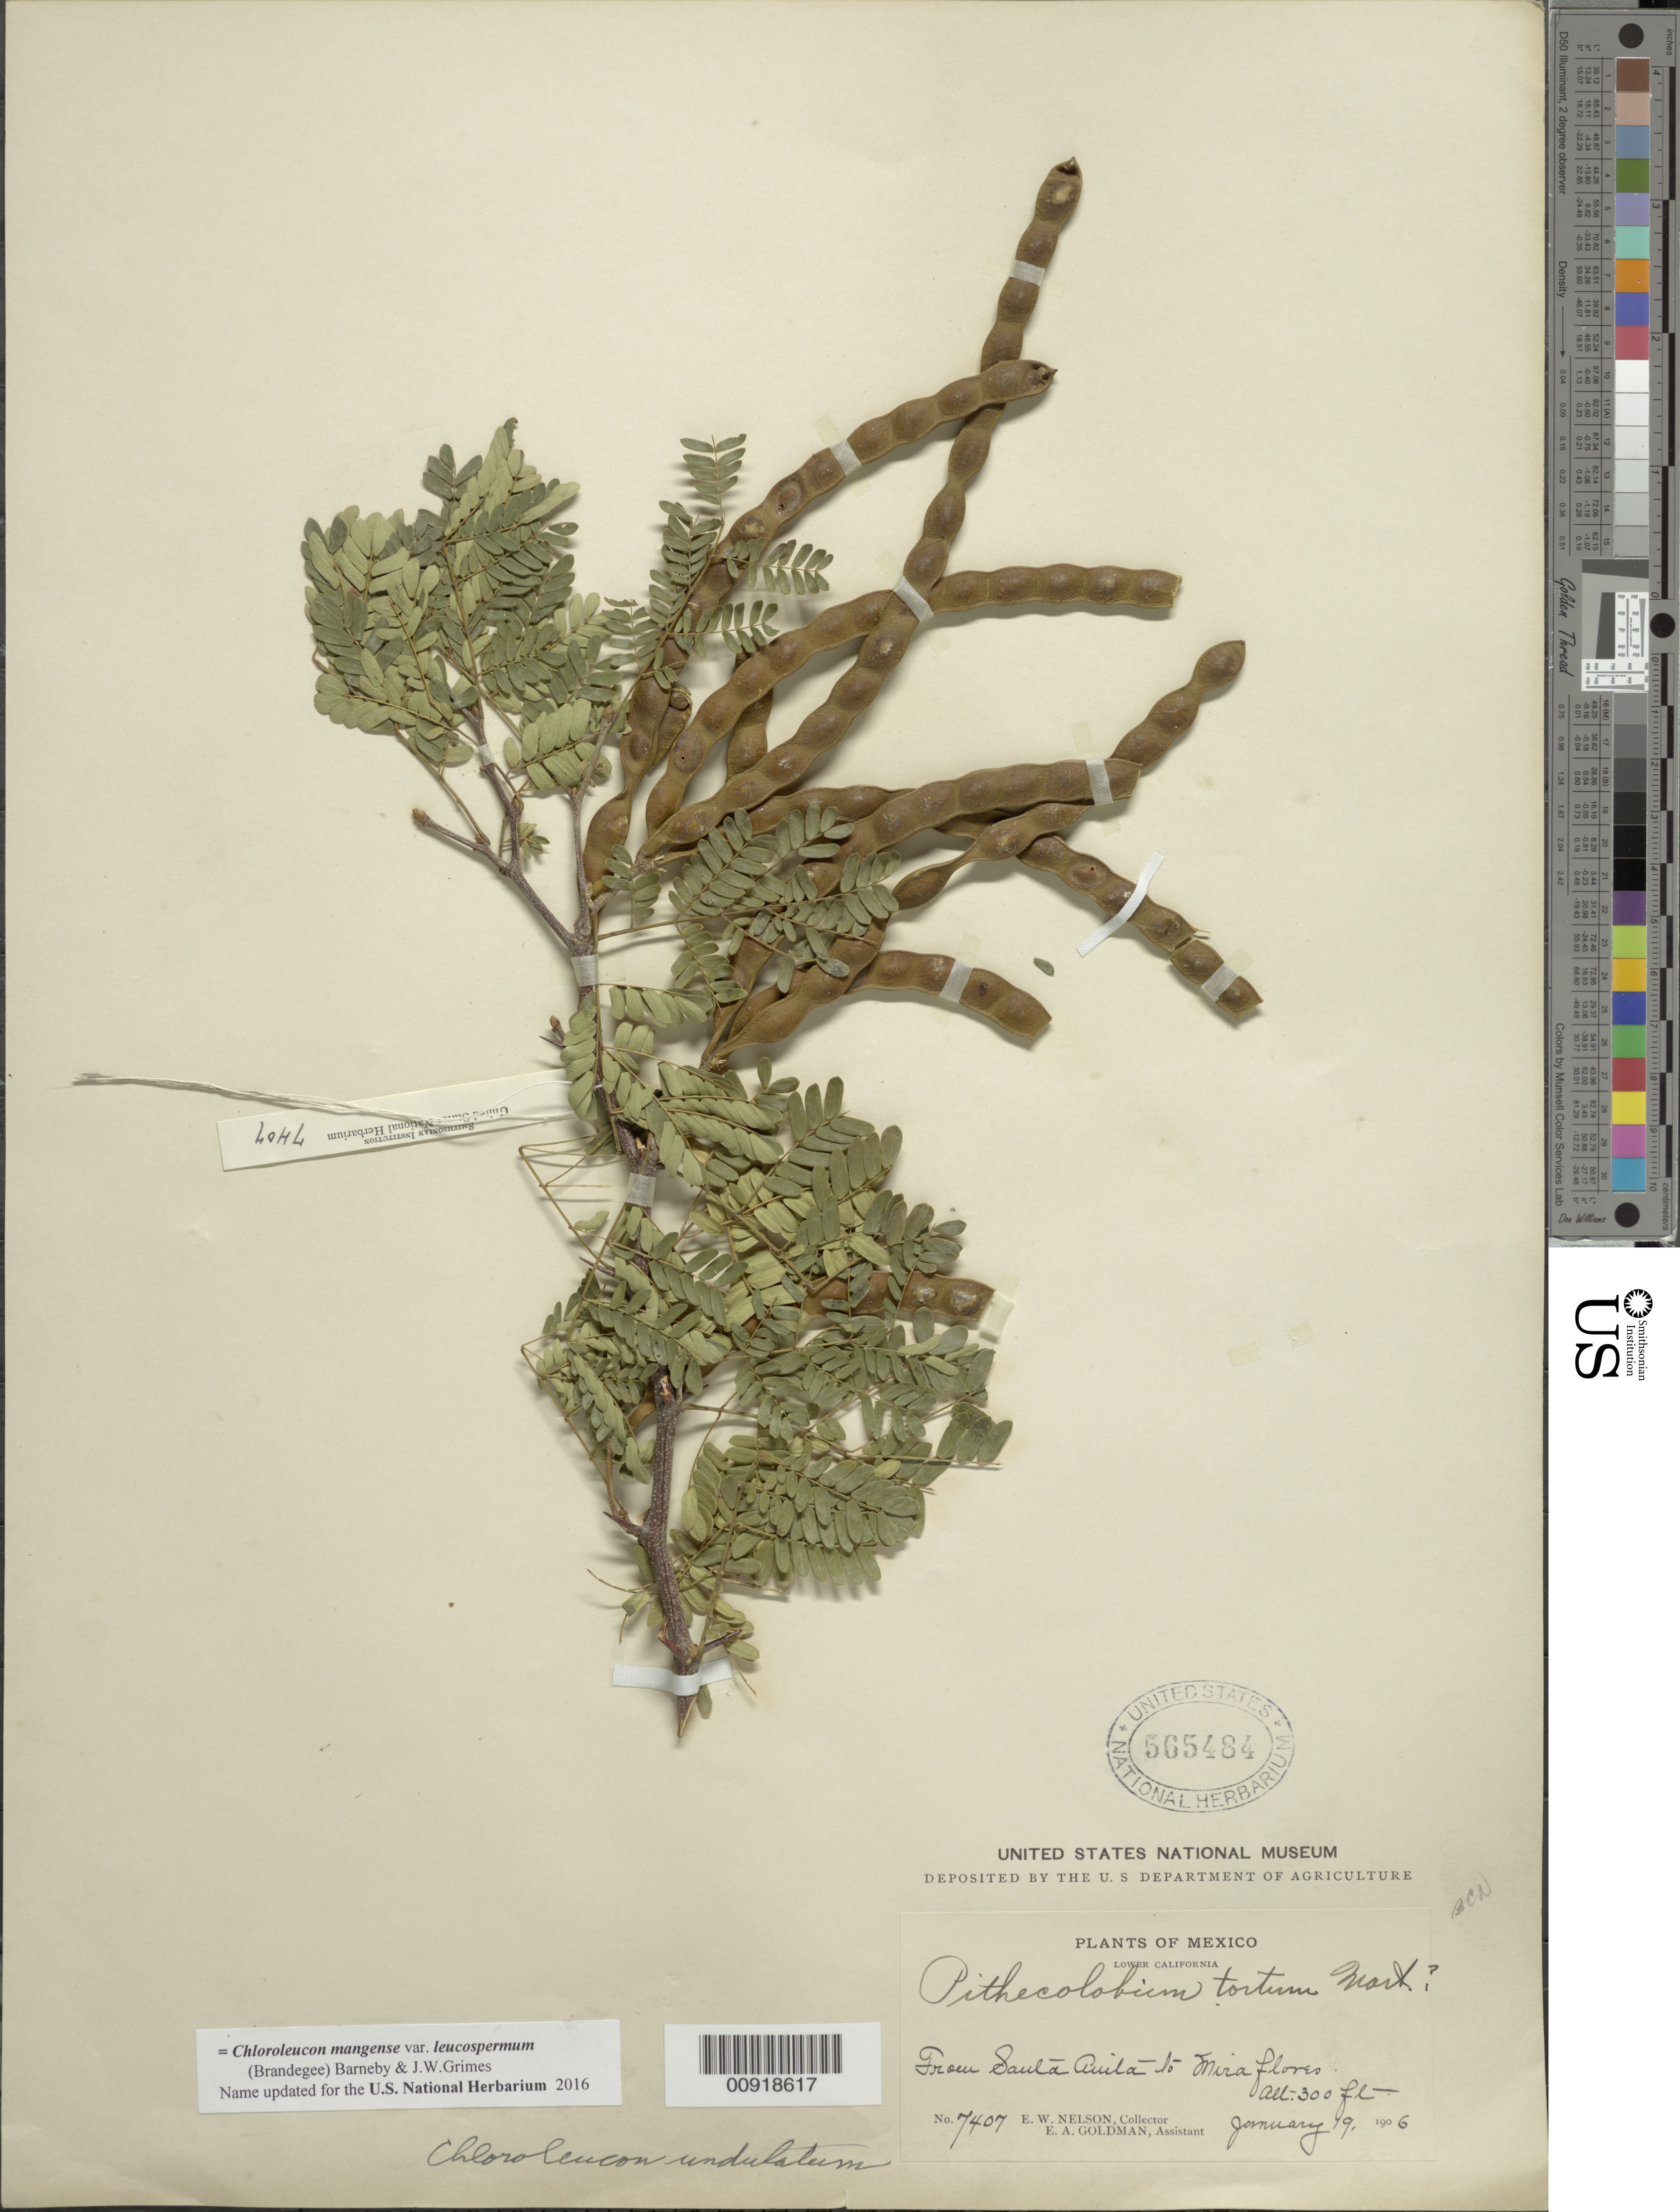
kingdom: Plantae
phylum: Tracheophyta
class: Magnoliopsida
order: Fabales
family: Fabaceae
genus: Chloroleucon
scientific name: Chloroleucon mangense var. leucospermum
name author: (Brandegee) Barneby & J.W. Grimes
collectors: E. W. Nelson & E. A. Goldman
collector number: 7407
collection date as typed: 09 Jan 1906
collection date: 1906-01-09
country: Mexico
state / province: Baja California Norte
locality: From Santa Anita to Miraflores, Lower California.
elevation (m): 91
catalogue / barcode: US 565484